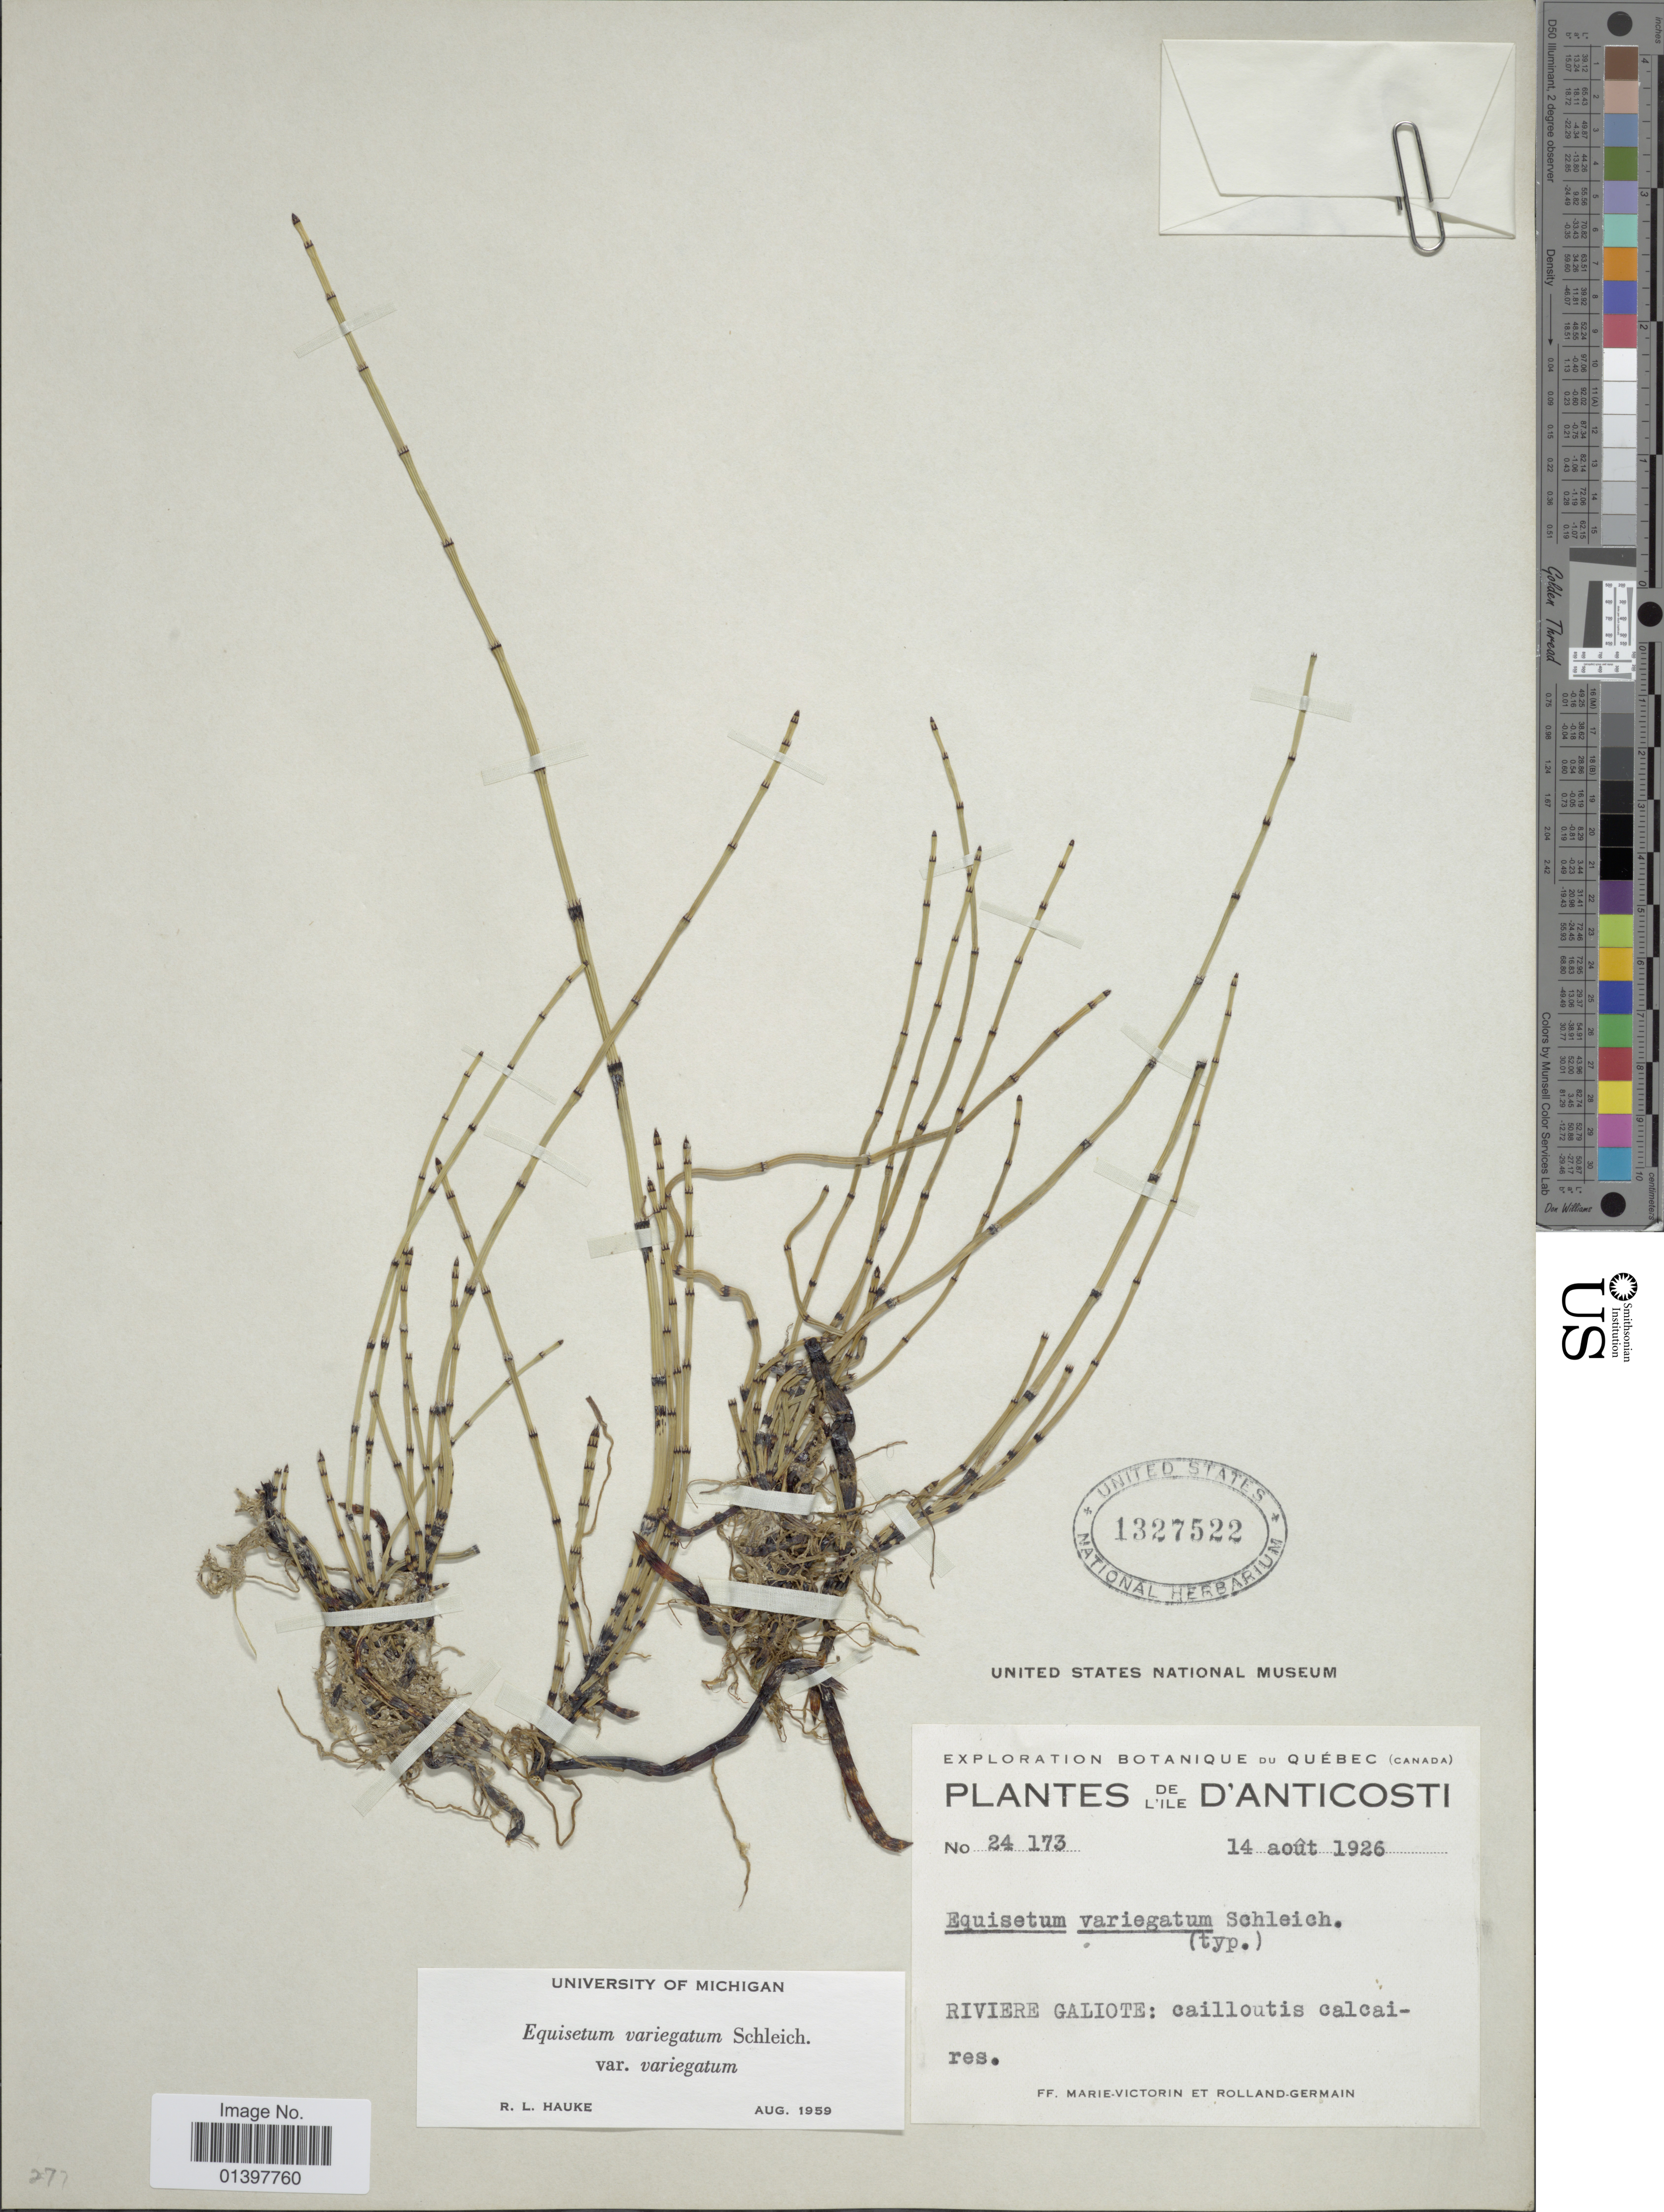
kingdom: Plantae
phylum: Tracheophyta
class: Polypodiopsida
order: Equisetales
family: Equisetaceae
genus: Equisetum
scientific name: Equisetum variegatum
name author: Schleich. ex F. Weber & D. Mohr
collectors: Fr. Marie-Victorin & Rolland-Germain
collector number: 24173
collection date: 1926-08-14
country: Canada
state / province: Quebec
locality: De L'Ile D'Anticosti, Riviere Galliote: cailloutis calcaires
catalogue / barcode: US 1327522